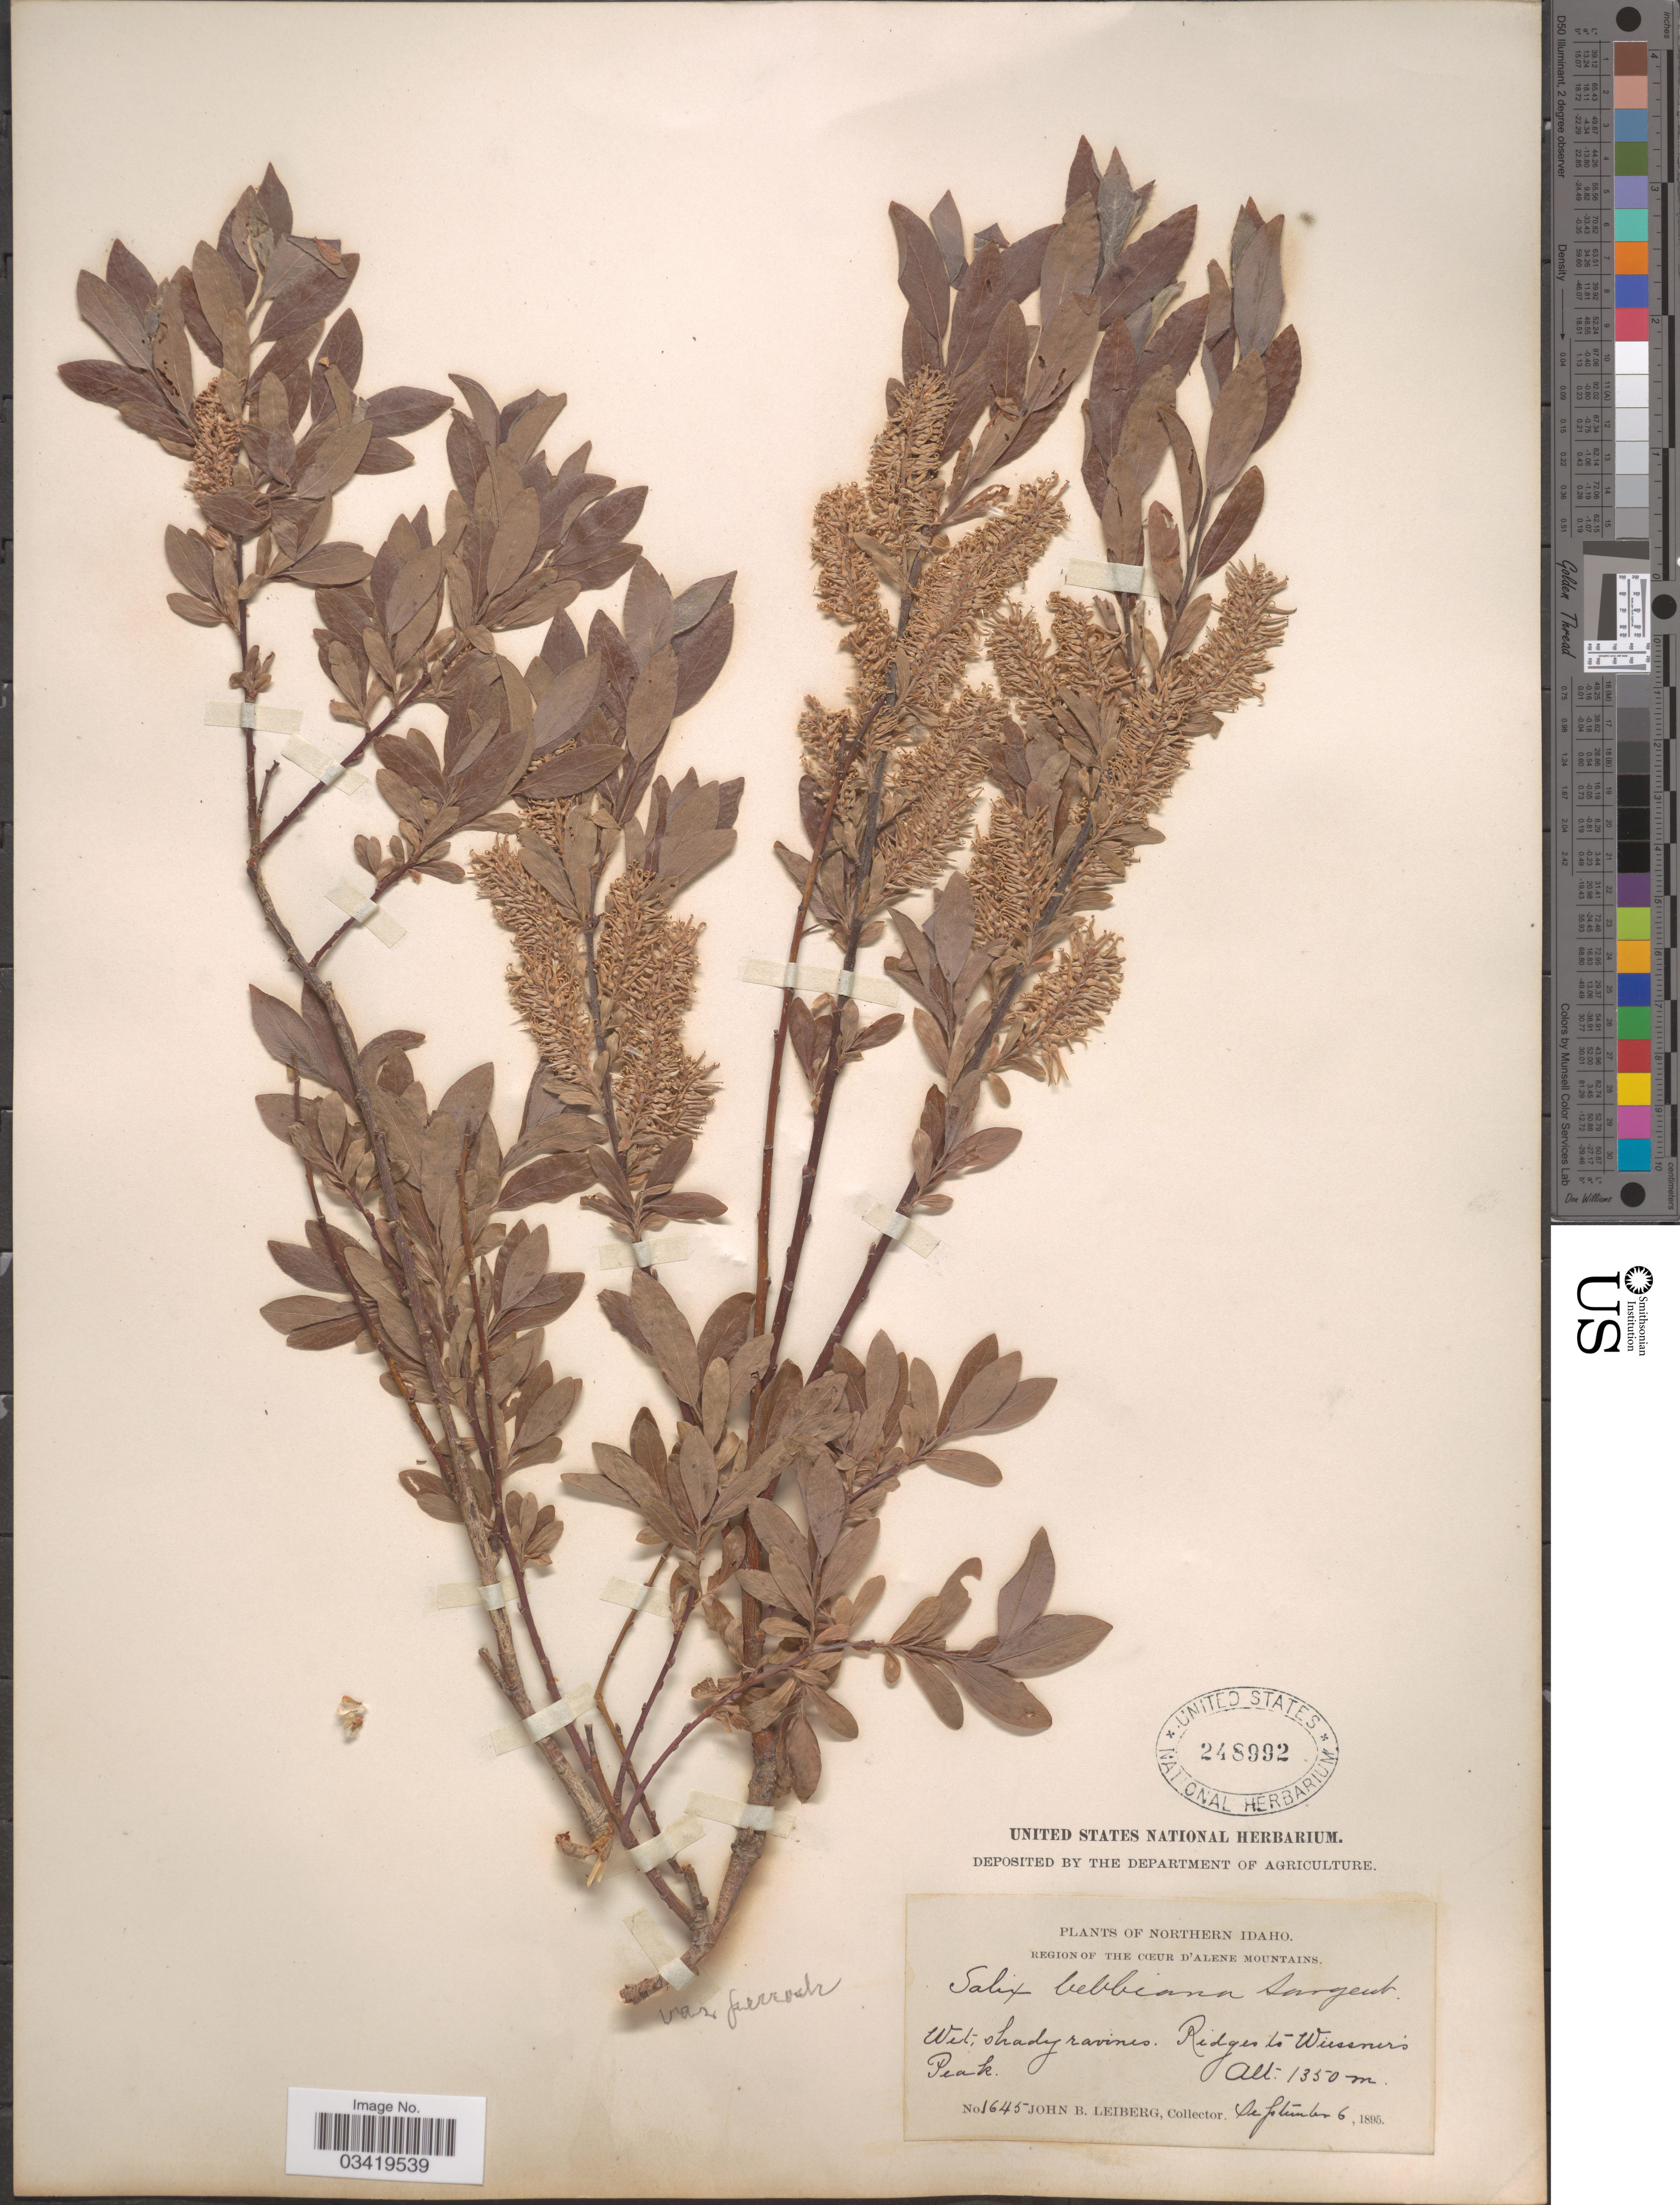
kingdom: Plantae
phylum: Tracheophyta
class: Magnoliopsida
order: Malpighiales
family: Salicaceae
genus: Salix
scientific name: Salix bebbiana var. perrostrata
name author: Sarg.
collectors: J. B. Leiberg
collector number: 1645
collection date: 1895-09-06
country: United States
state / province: Idaho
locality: Northern Idaho. Region of the Cœer d'Alene Mountains. Ridges to Wiesnner's Peak.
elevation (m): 1350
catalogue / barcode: US 248992